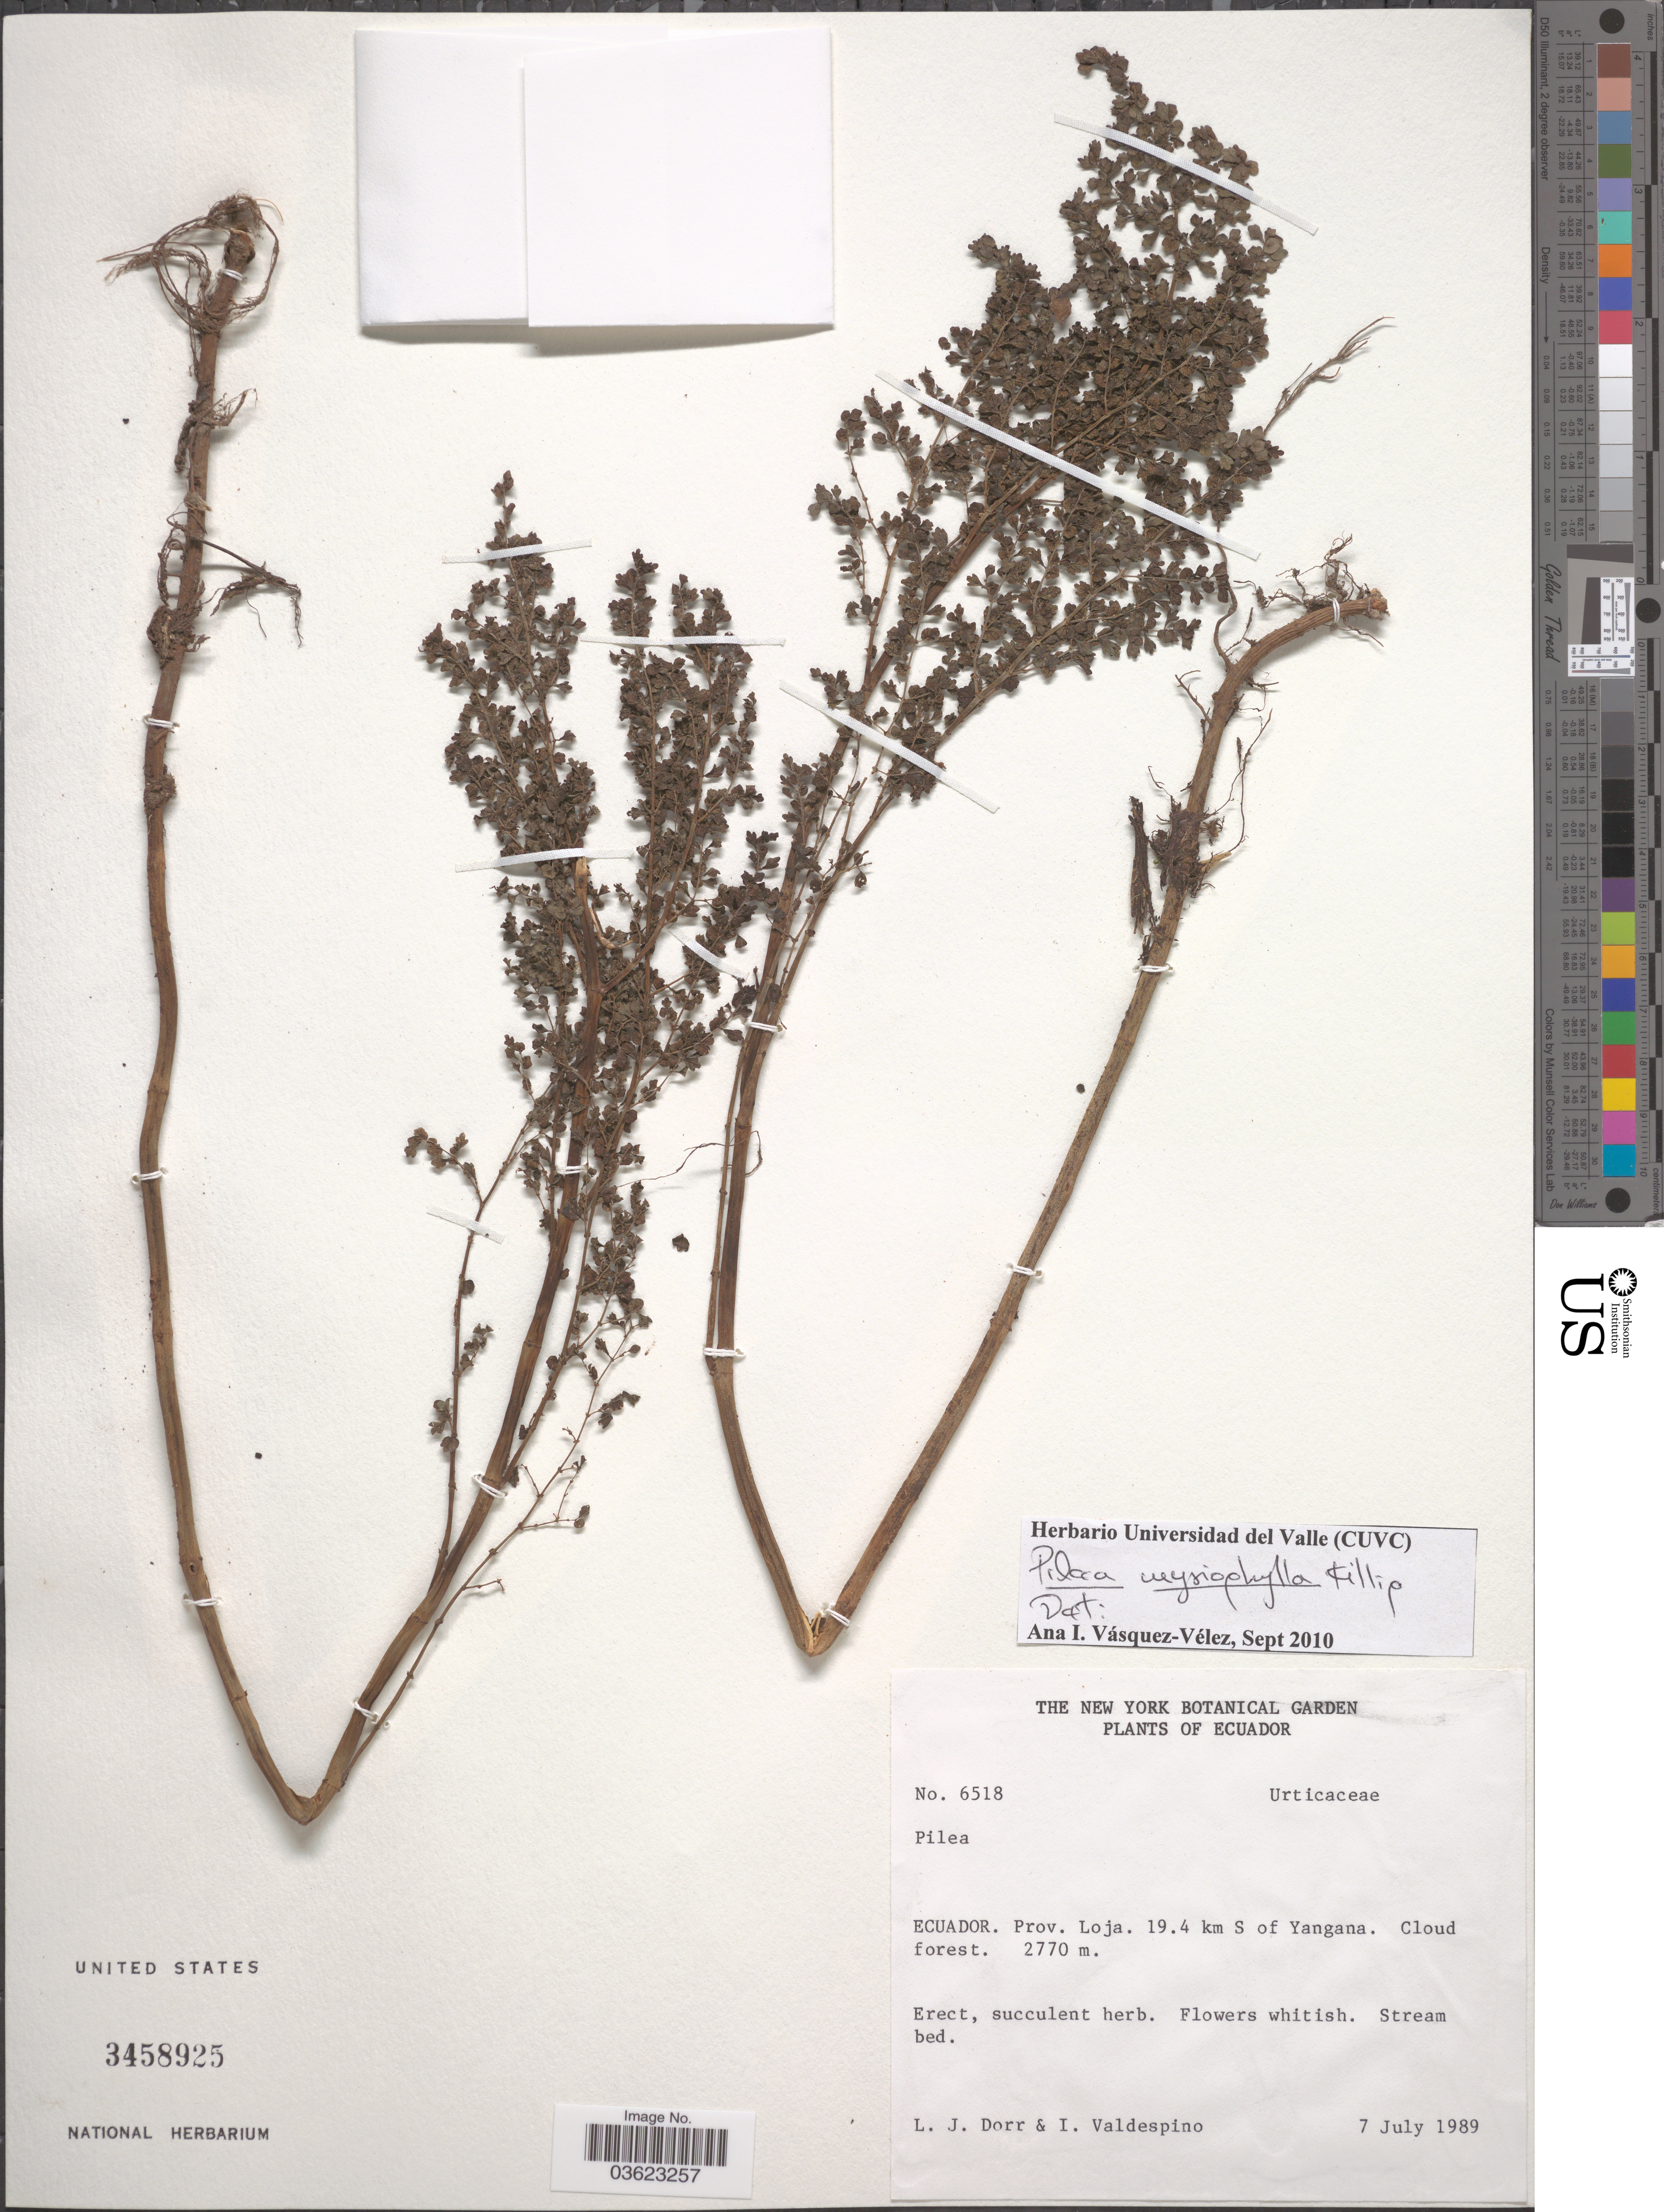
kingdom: Plantae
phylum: Tracheophyta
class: Magnoliopsida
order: Rosales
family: Urticaceae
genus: Pilea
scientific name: Pilea myriophylla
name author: Killip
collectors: L. J. Dorr & I. Valdespino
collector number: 6518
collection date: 1989-07-07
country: Ecuador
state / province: Loja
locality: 19.4 km S of Yangana.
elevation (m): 2770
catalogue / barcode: US 3458925